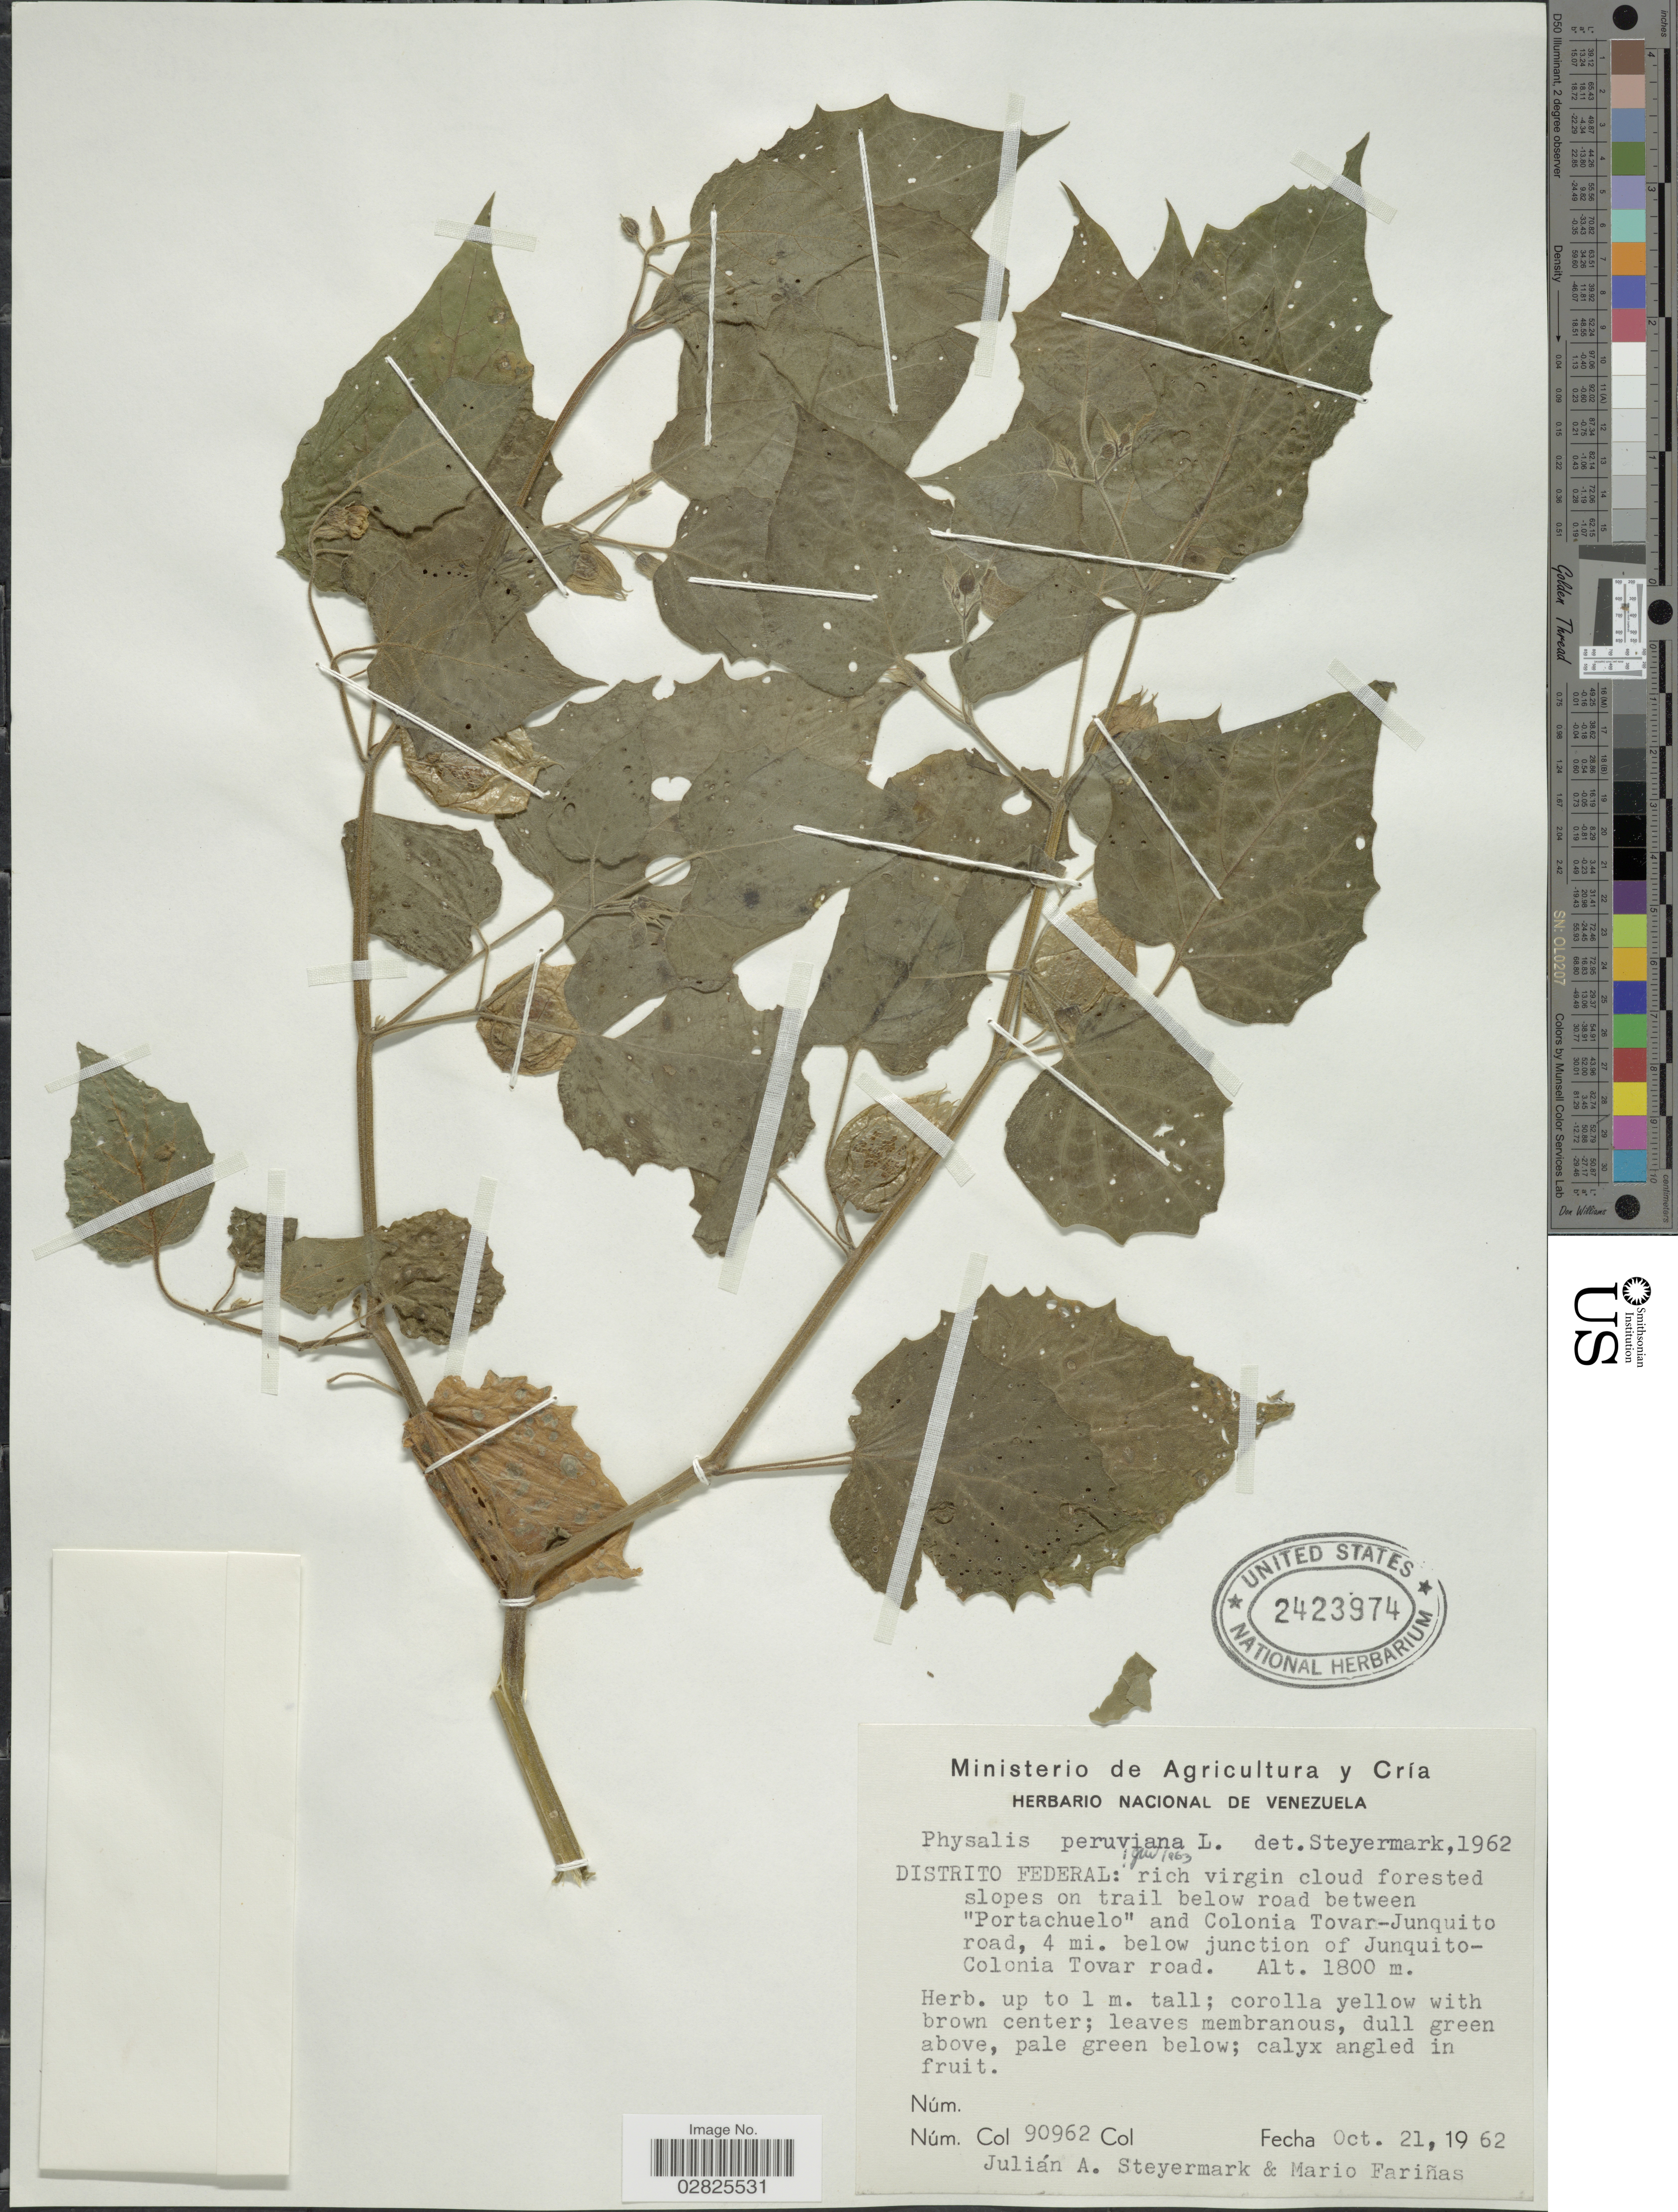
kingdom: Plantae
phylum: Tracheophyta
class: Magnoliopsida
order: Solanales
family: Solanaceae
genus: Physalis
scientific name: Physalis peruviana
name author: L.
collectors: J. Steyermark & M. Fariñas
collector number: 90962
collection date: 1962-10-21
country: Venezuela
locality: Distrito Federal: rich virgin cloud forested slopes on trail below road between "Portachuelo" and Colonia Tovar-Junquito road, 4 mi. below junction of Junquito-Colonia Tovar road.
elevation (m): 1800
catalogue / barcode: US 2423974